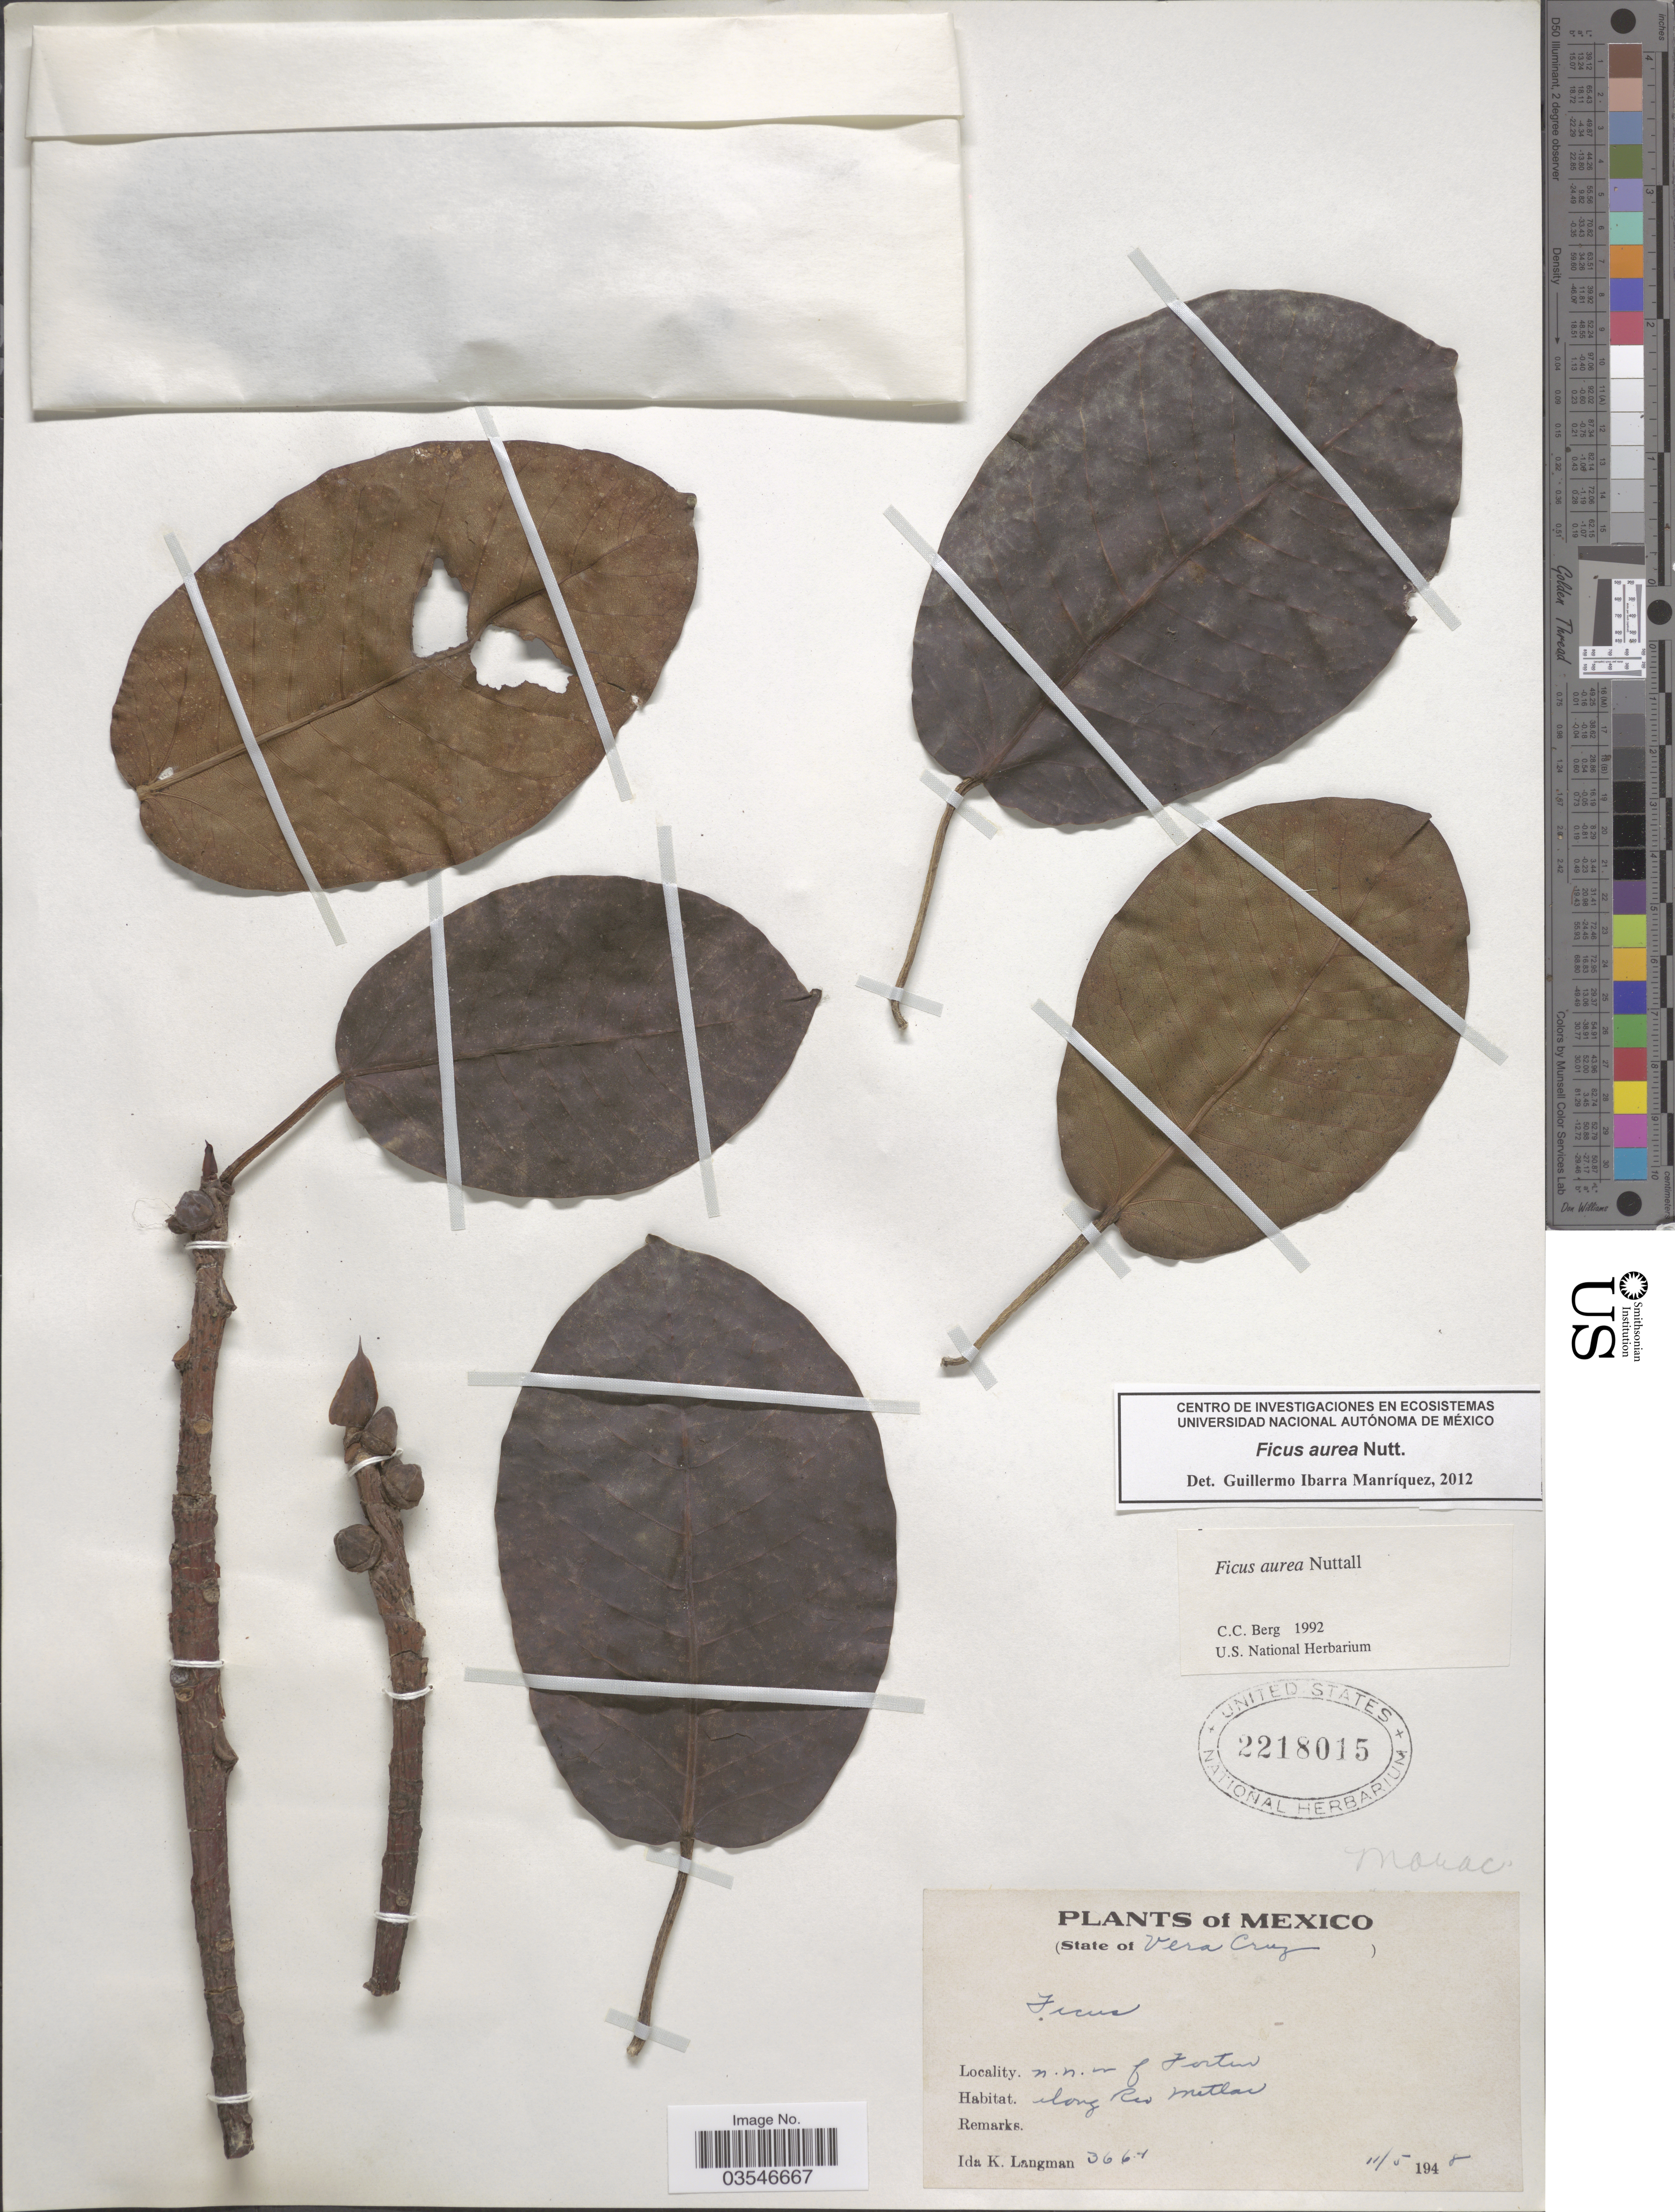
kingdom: Plantae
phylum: Tracheophyta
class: Magnoliopsida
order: Rosales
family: Moraceae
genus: Ficus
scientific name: Ficus aurea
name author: Nutt.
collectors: I. K. Langman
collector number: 3664*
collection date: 1948-05-11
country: Mexico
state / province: Veracruz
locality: State of Vera Cruz. N.n.w. of Fortin. Along Rio Metlac.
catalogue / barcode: US 2218015